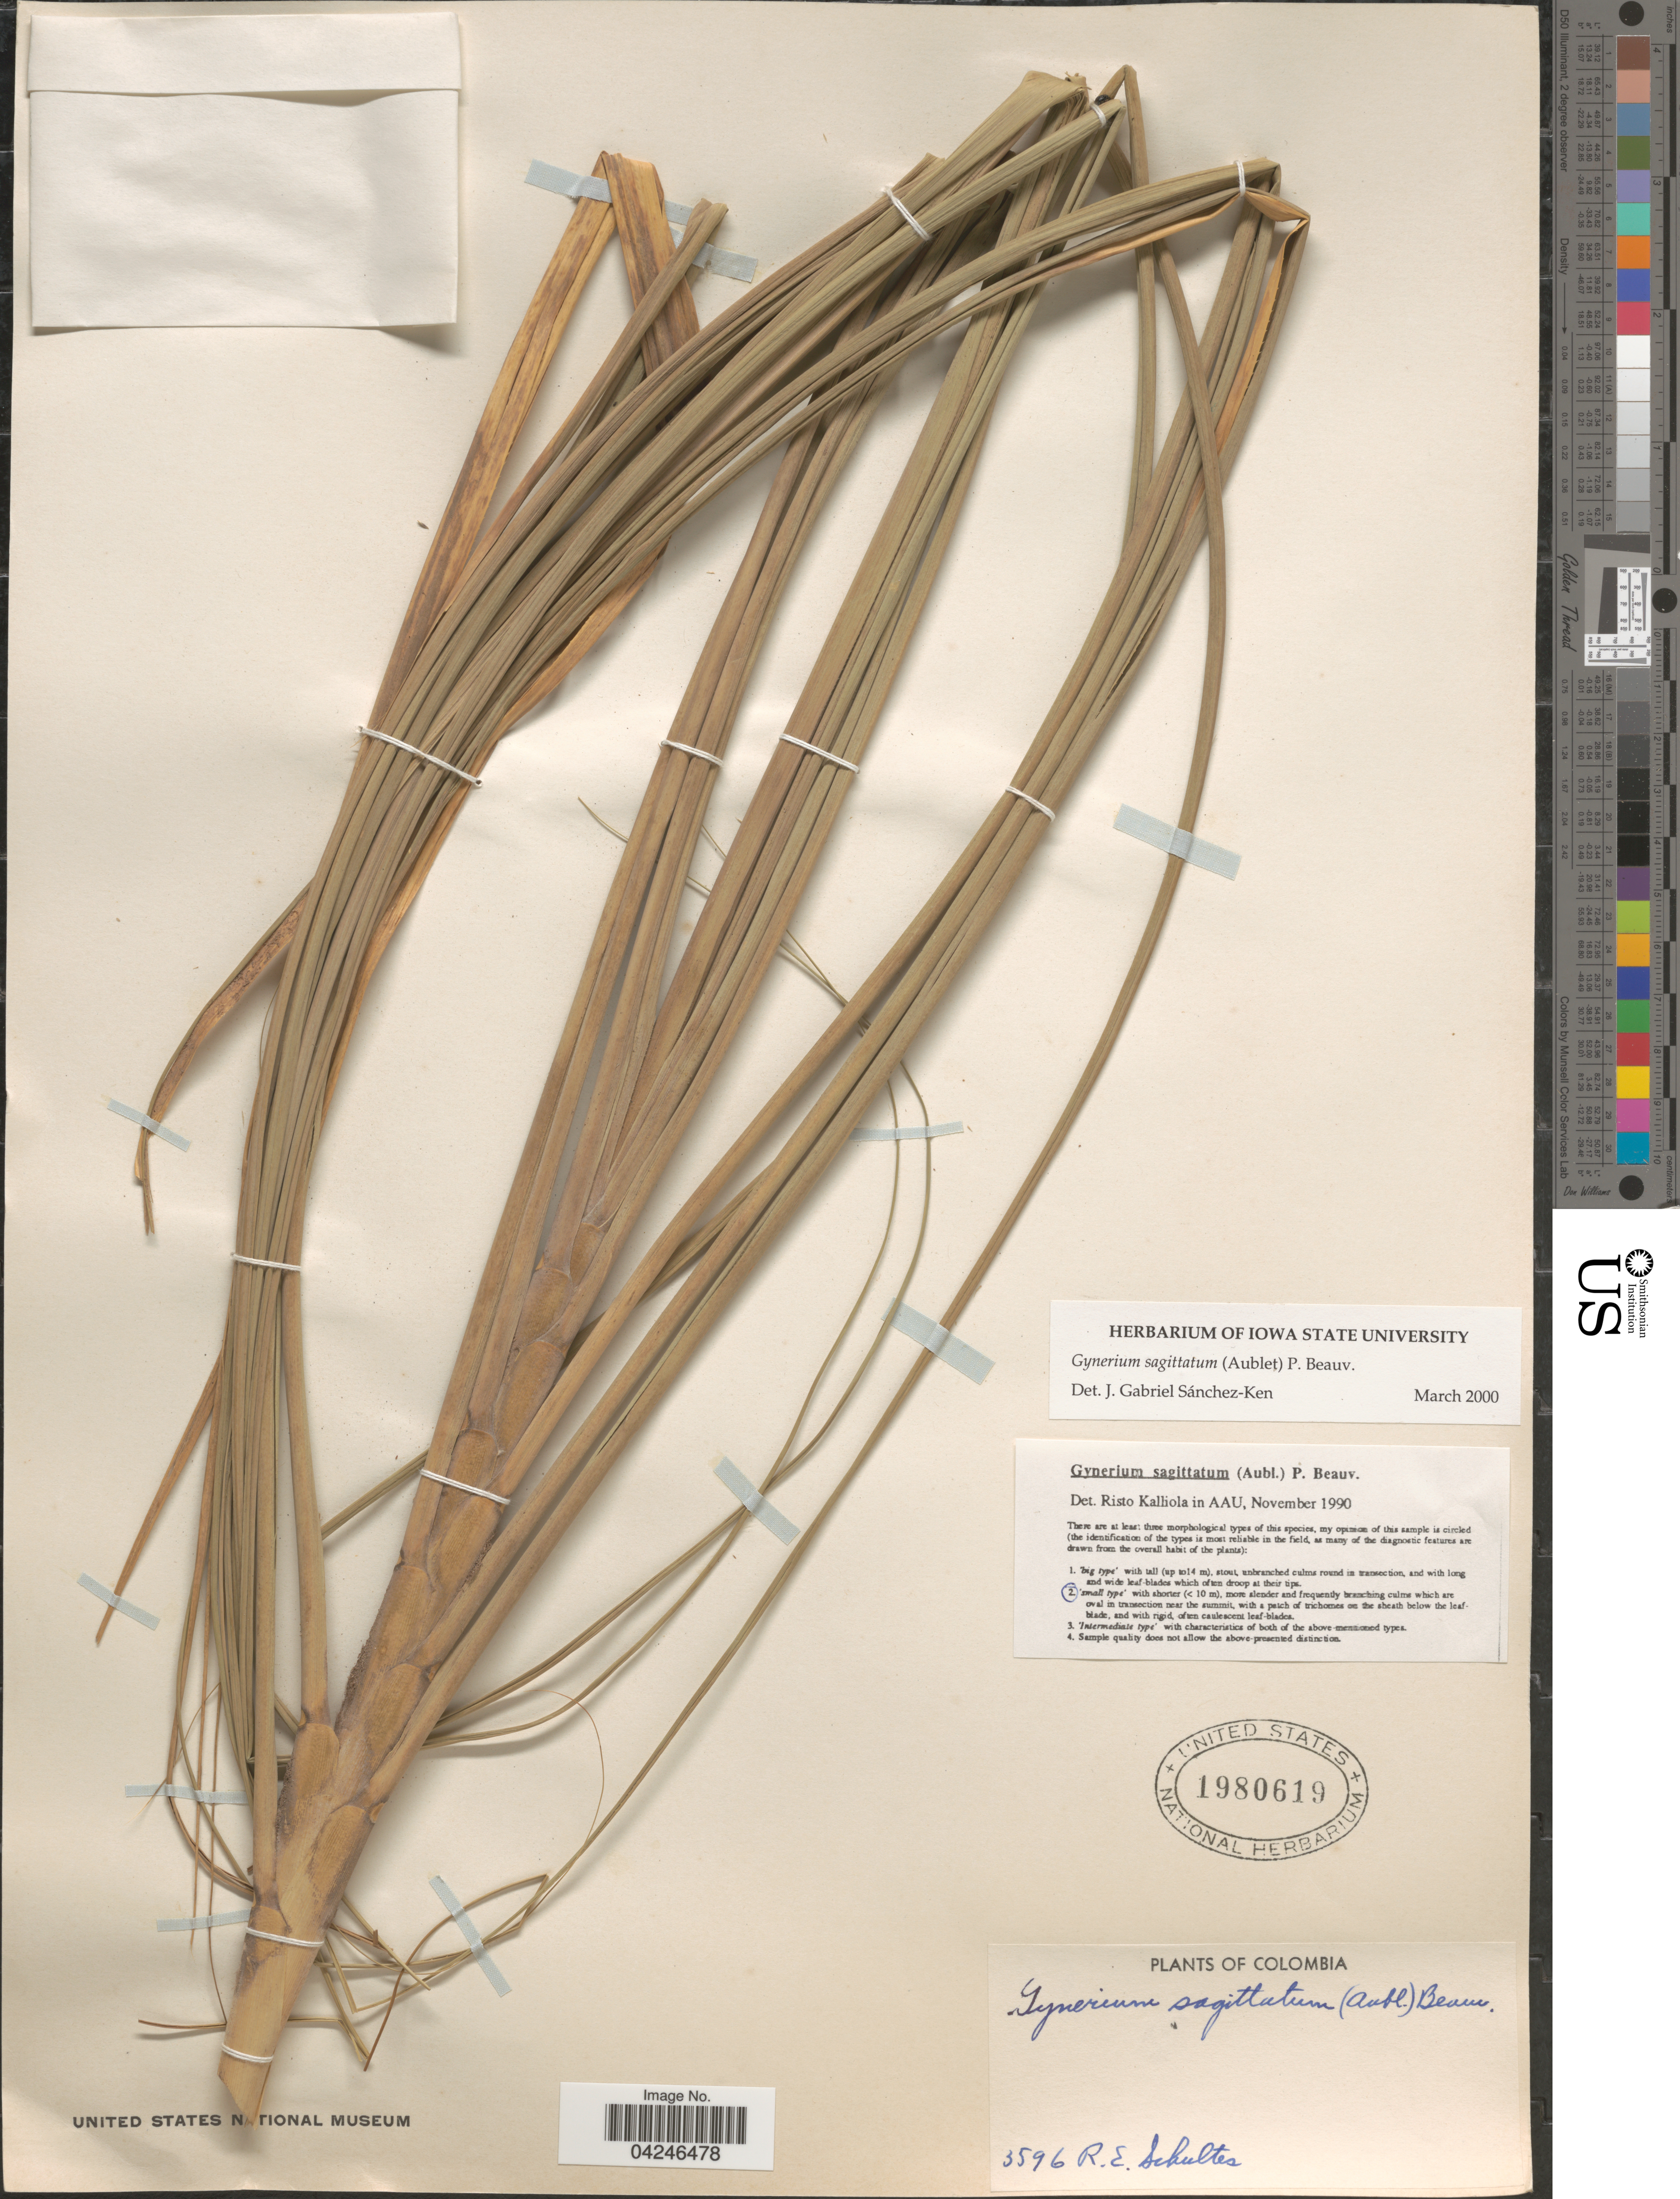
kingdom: Plantae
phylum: Tracheophyta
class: Liliopsida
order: Poales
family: Poaceae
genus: Gynerium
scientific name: Gynerium sagittatum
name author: (Aubl.) P. Beauv.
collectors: R. E. Schultes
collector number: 3596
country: Colombia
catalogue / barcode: US 1980619